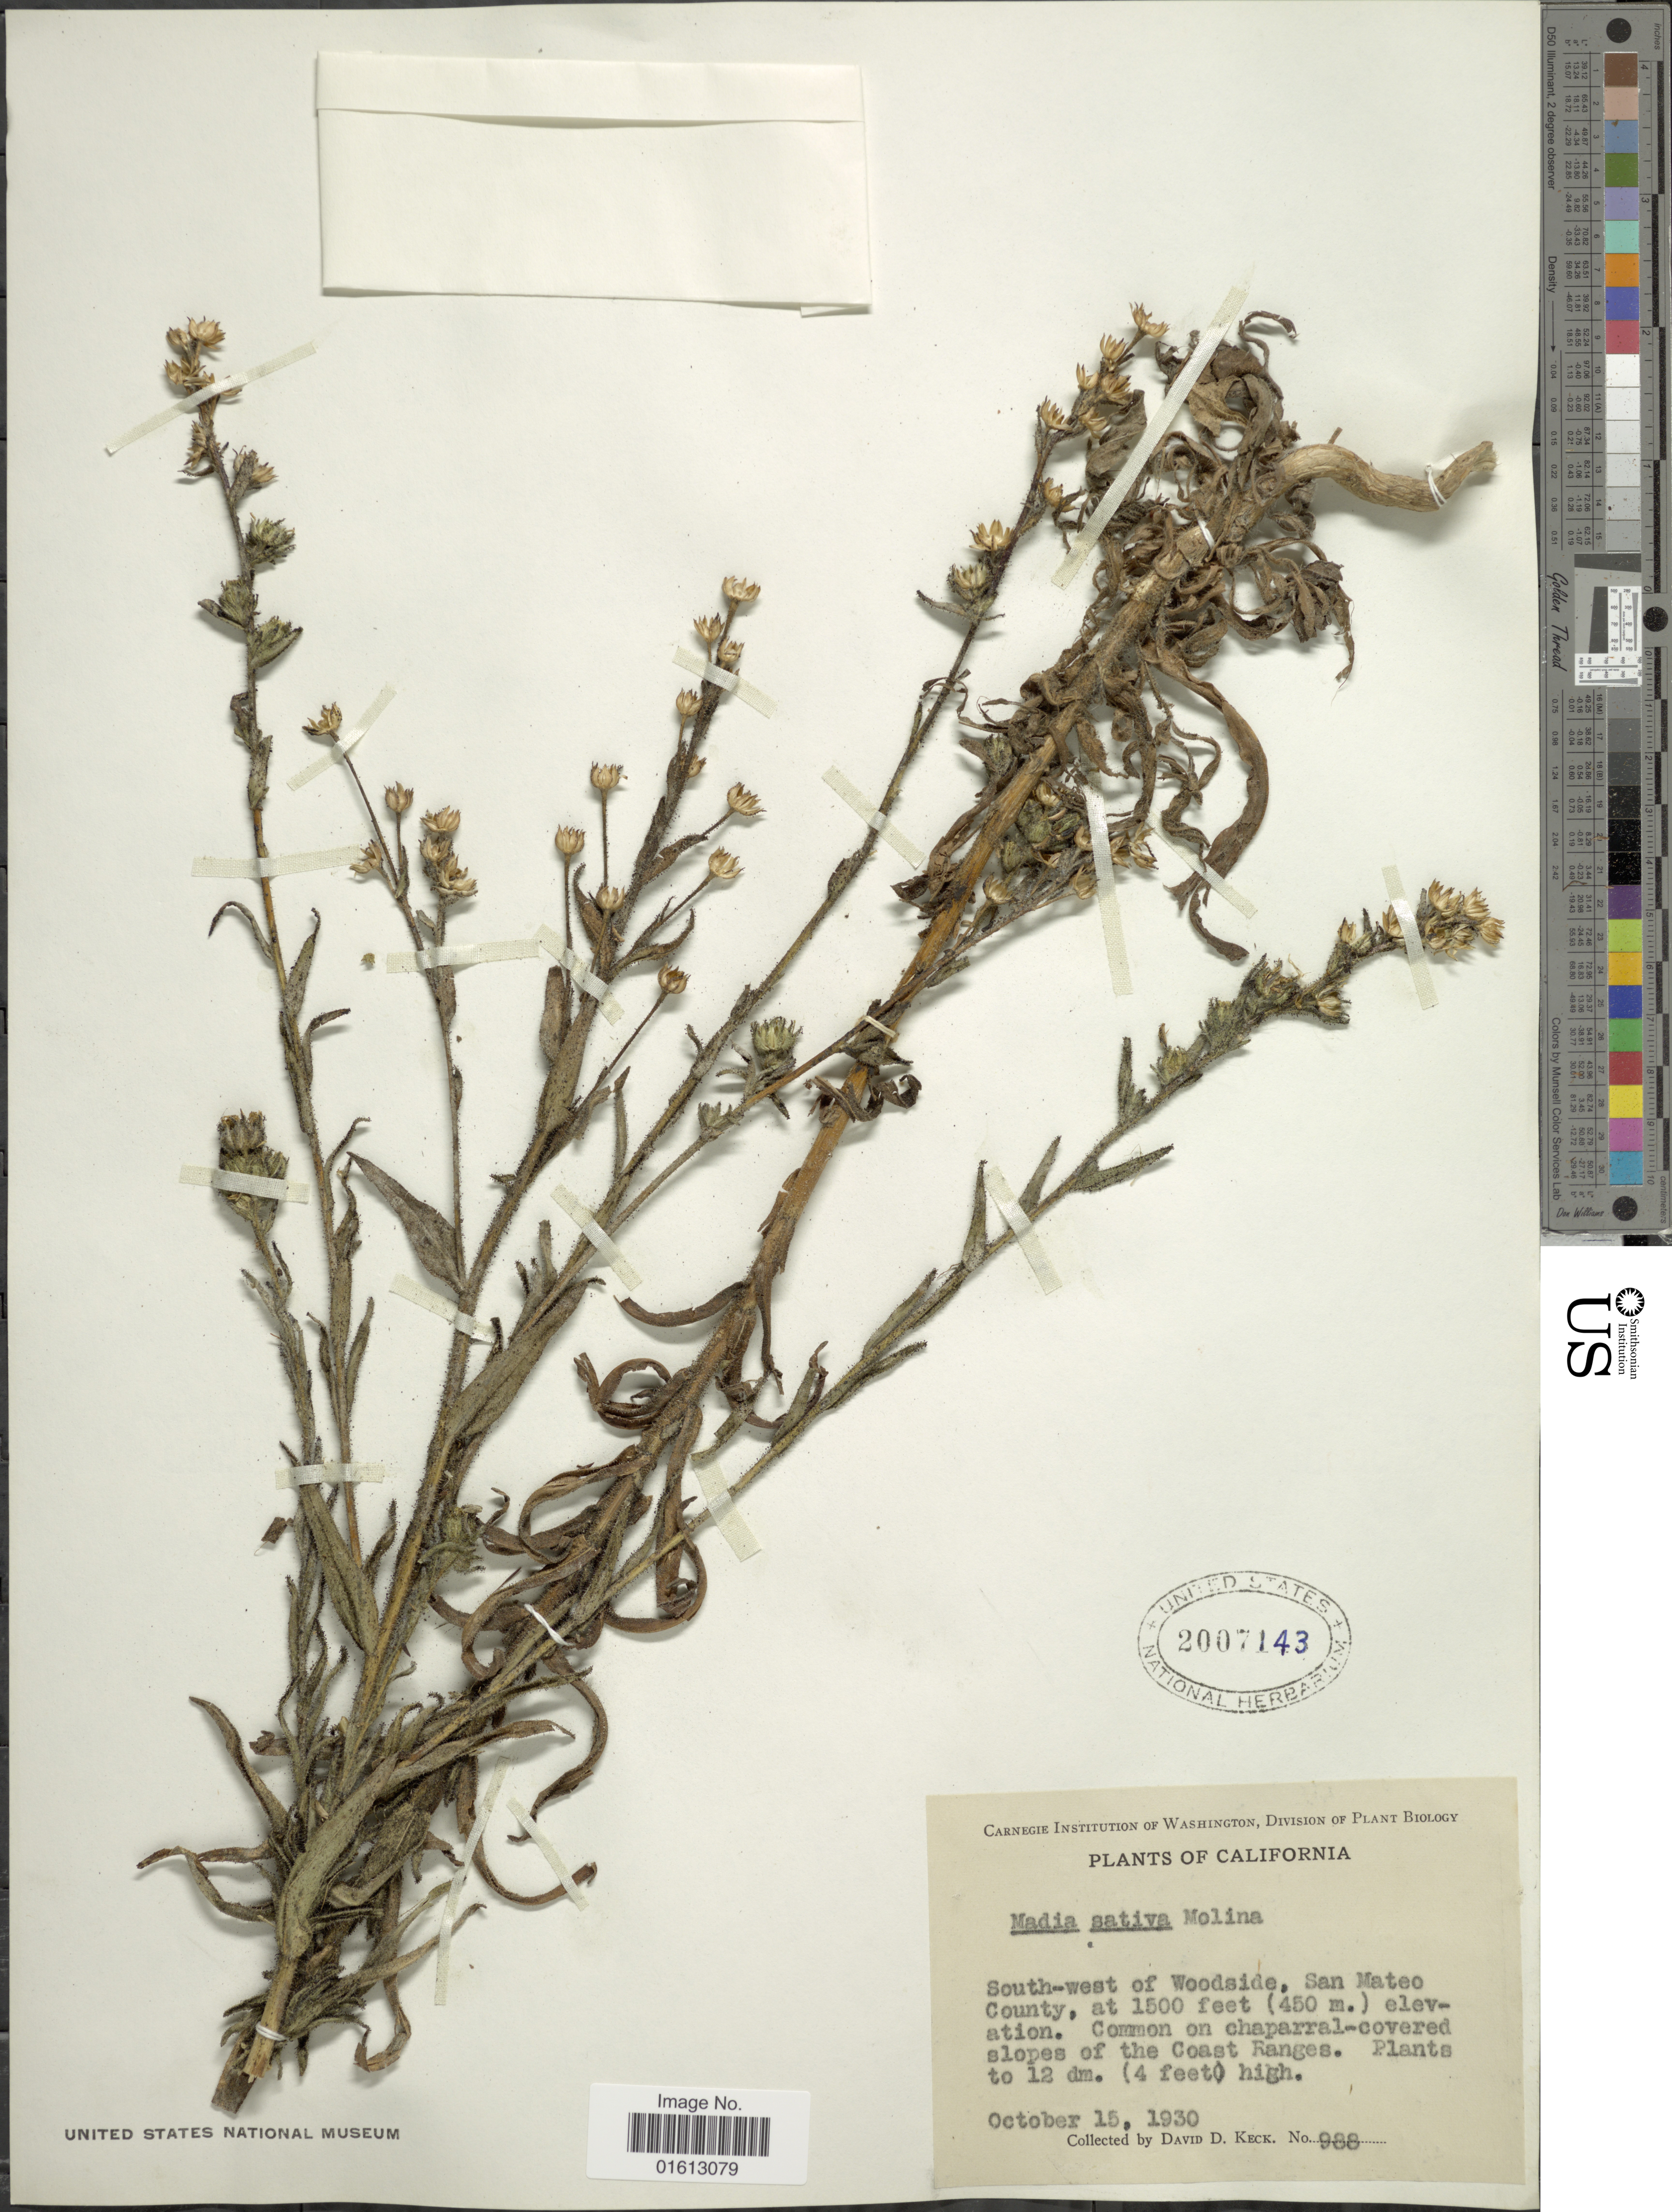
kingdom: Plantae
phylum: Tracheophyta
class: Magnoliopsida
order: Asterales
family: Asteraceae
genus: Madia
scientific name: Madia sativa subsp. sativa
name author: Molina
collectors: D. D. Keck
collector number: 988*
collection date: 1930-10-15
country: United States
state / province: California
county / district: San Mateo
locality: California, South-west of Woodside, San Mateo County.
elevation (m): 457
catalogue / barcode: US 2007143